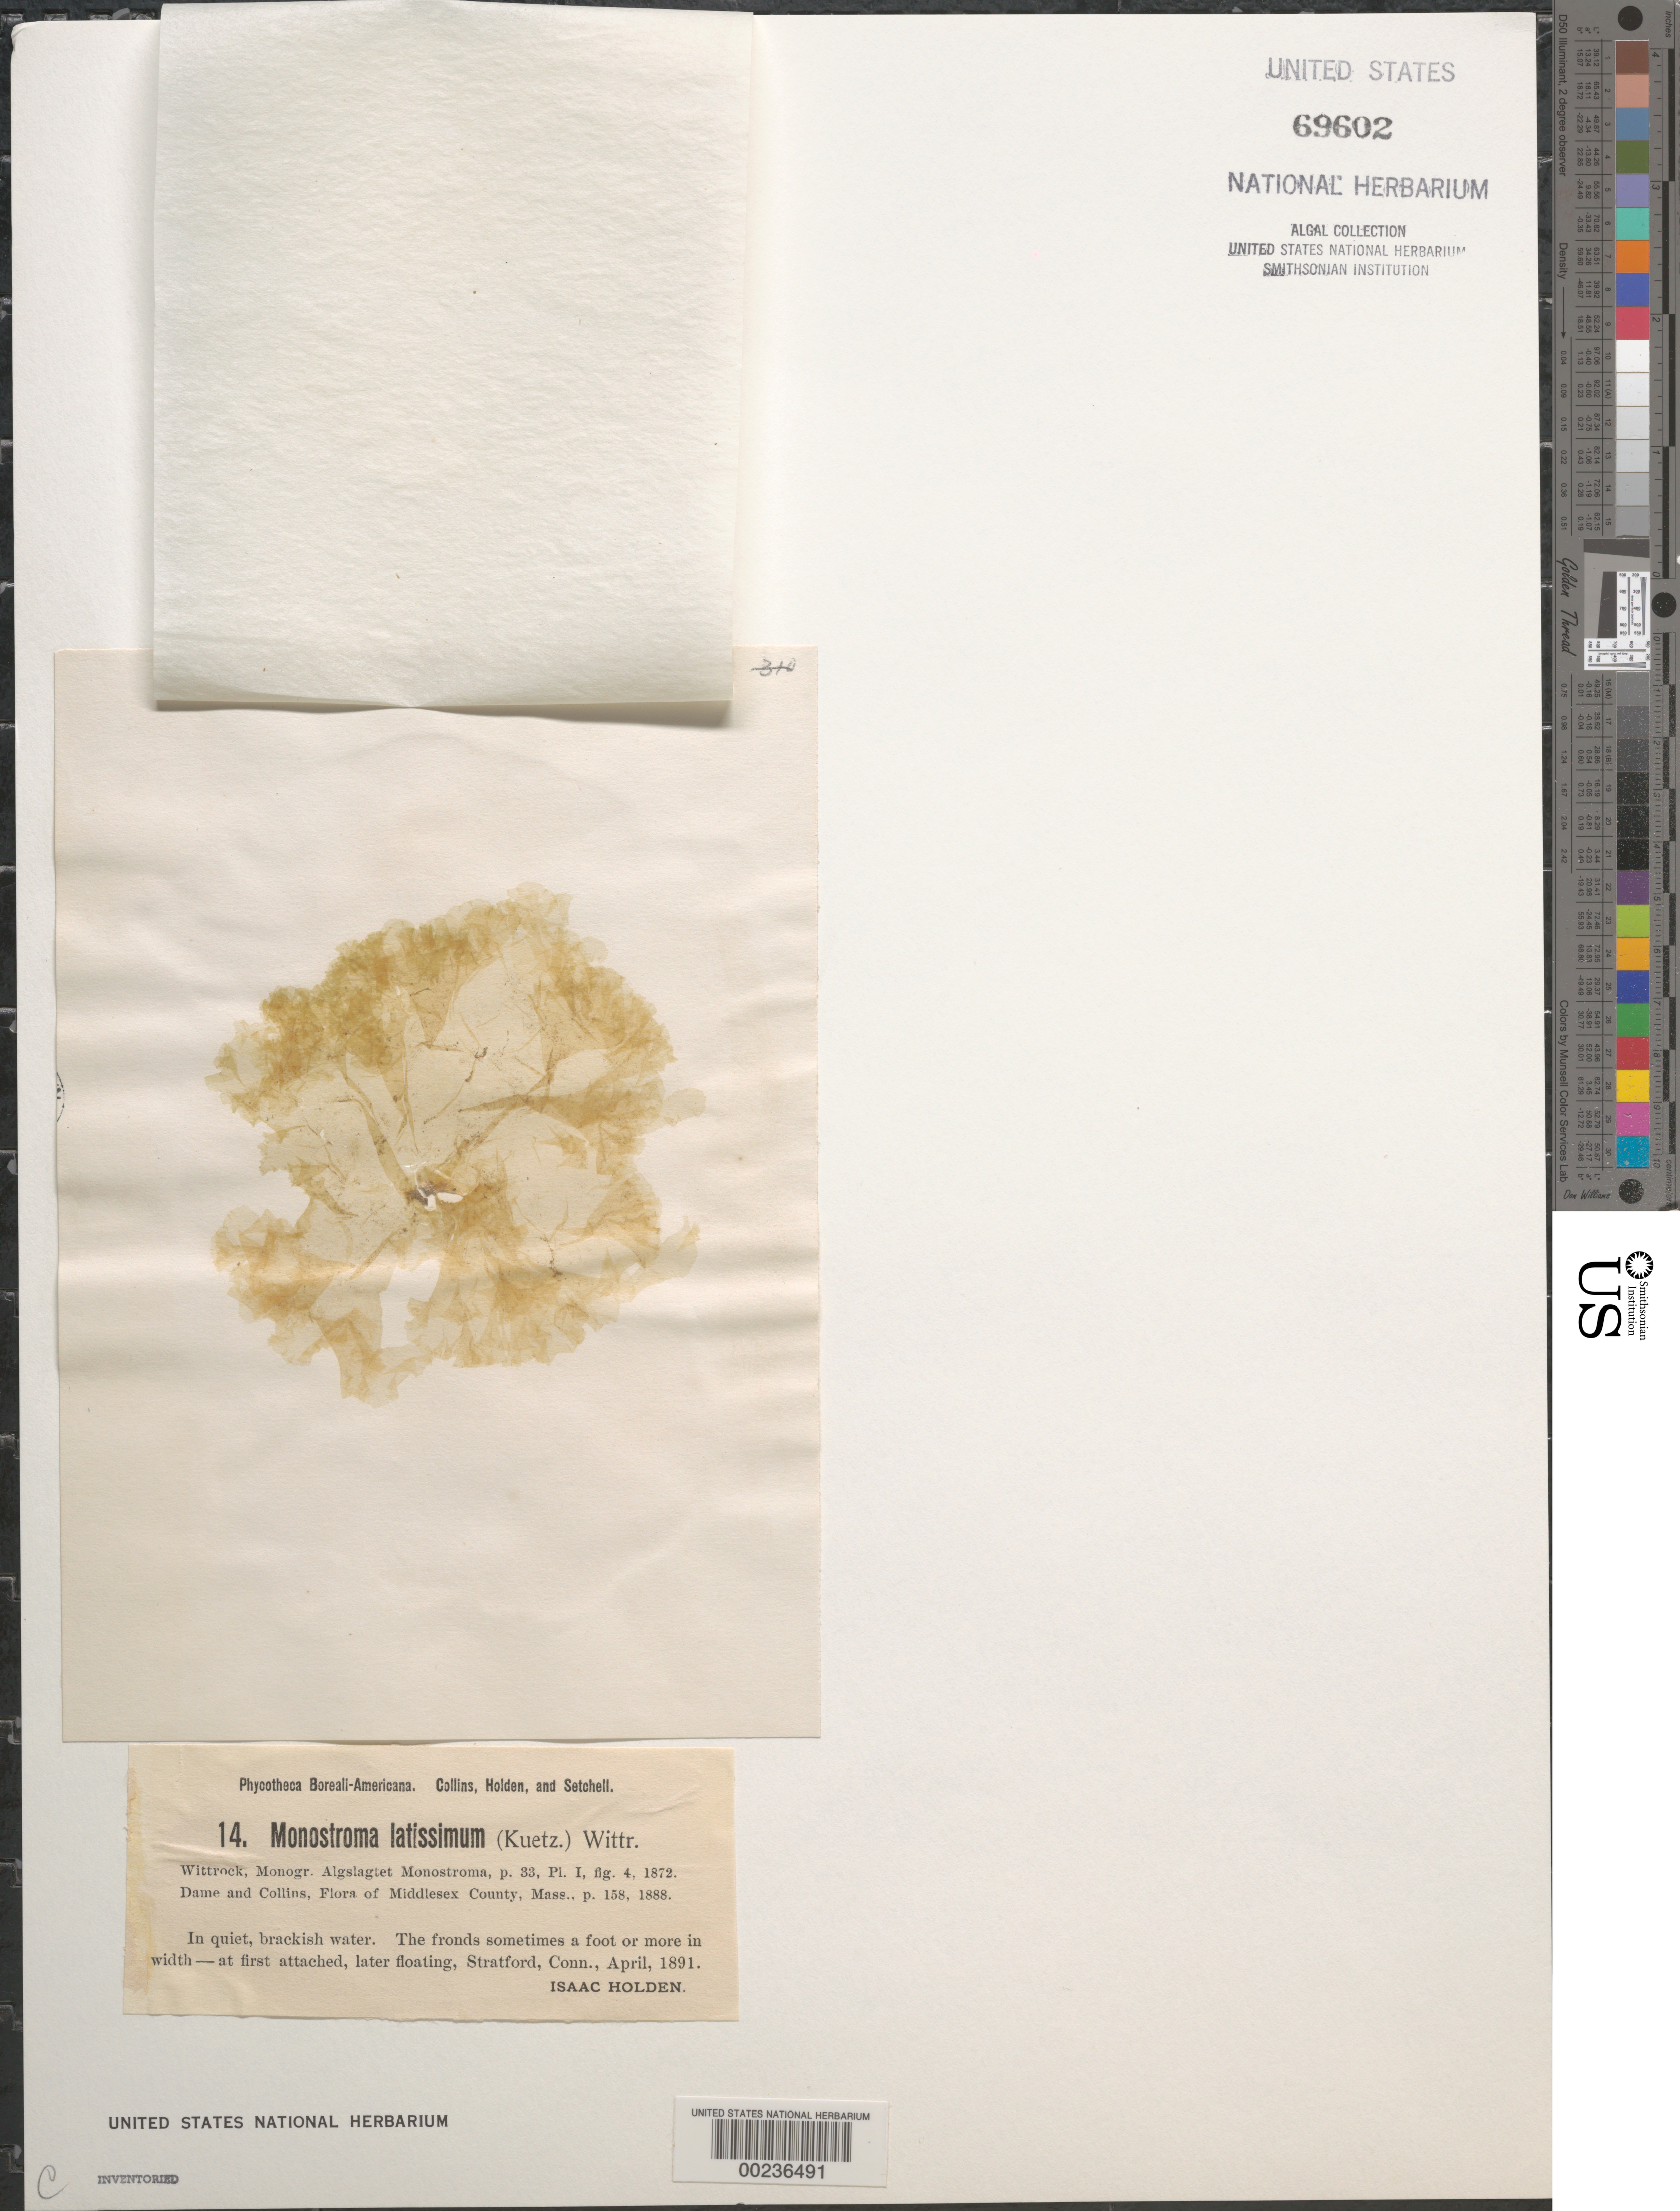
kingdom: Plantae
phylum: Chlorophyta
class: Ulvophyceae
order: Ulvales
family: Monostromataceae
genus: Monostroma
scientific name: Monostroma latissimum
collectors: I. Holden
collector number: PB-A 14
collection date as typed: Apr 1891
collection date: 1891-04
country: United States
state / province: Connecticut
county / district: Fairfield County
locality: Stratford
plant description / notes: Collins, Holden & Setchell, Phycotheca Boreali-Americana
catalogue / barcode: US 69602